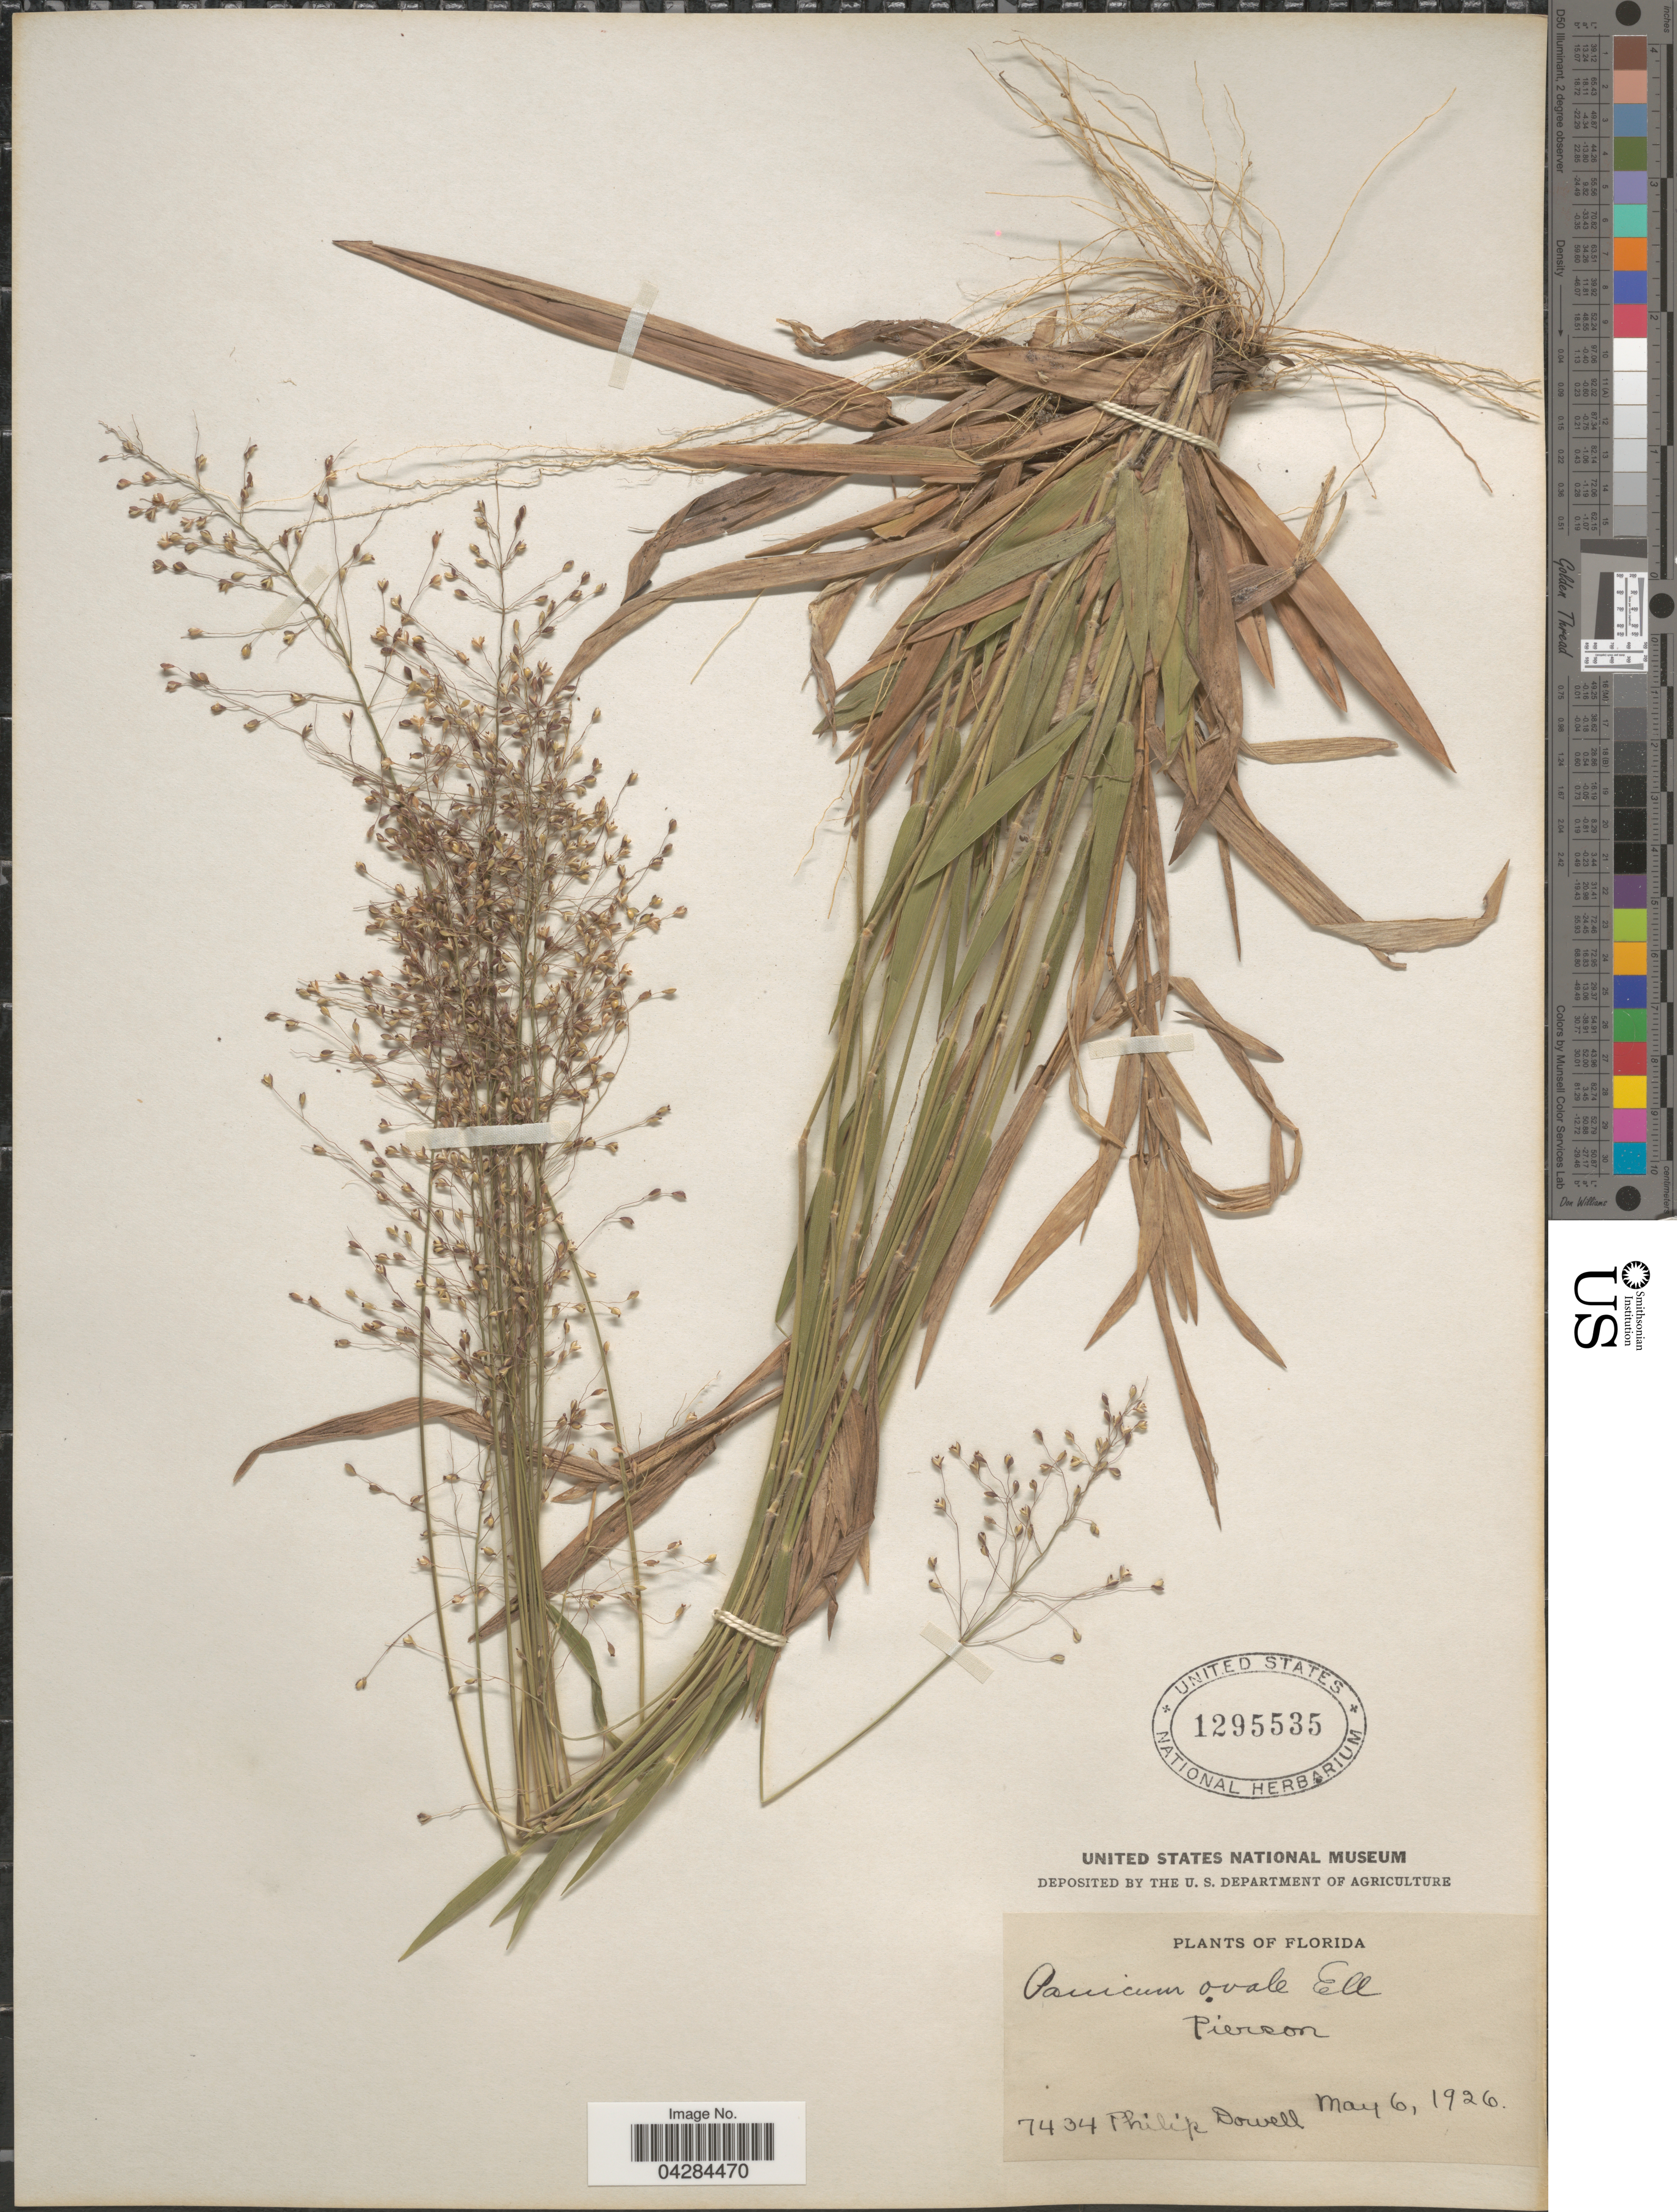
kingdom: Plantae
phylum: Tracheophyta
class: Liliopsida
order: Poales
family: Poaceae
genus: Dichanthelium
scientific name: Dichanthelium ovale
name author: (Elliott) Gould & C.A. Clark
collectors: P. Dowell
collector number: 7434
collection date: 1926-05-06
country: United States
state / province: Florida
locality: Pierson.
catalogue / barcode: US 1295535